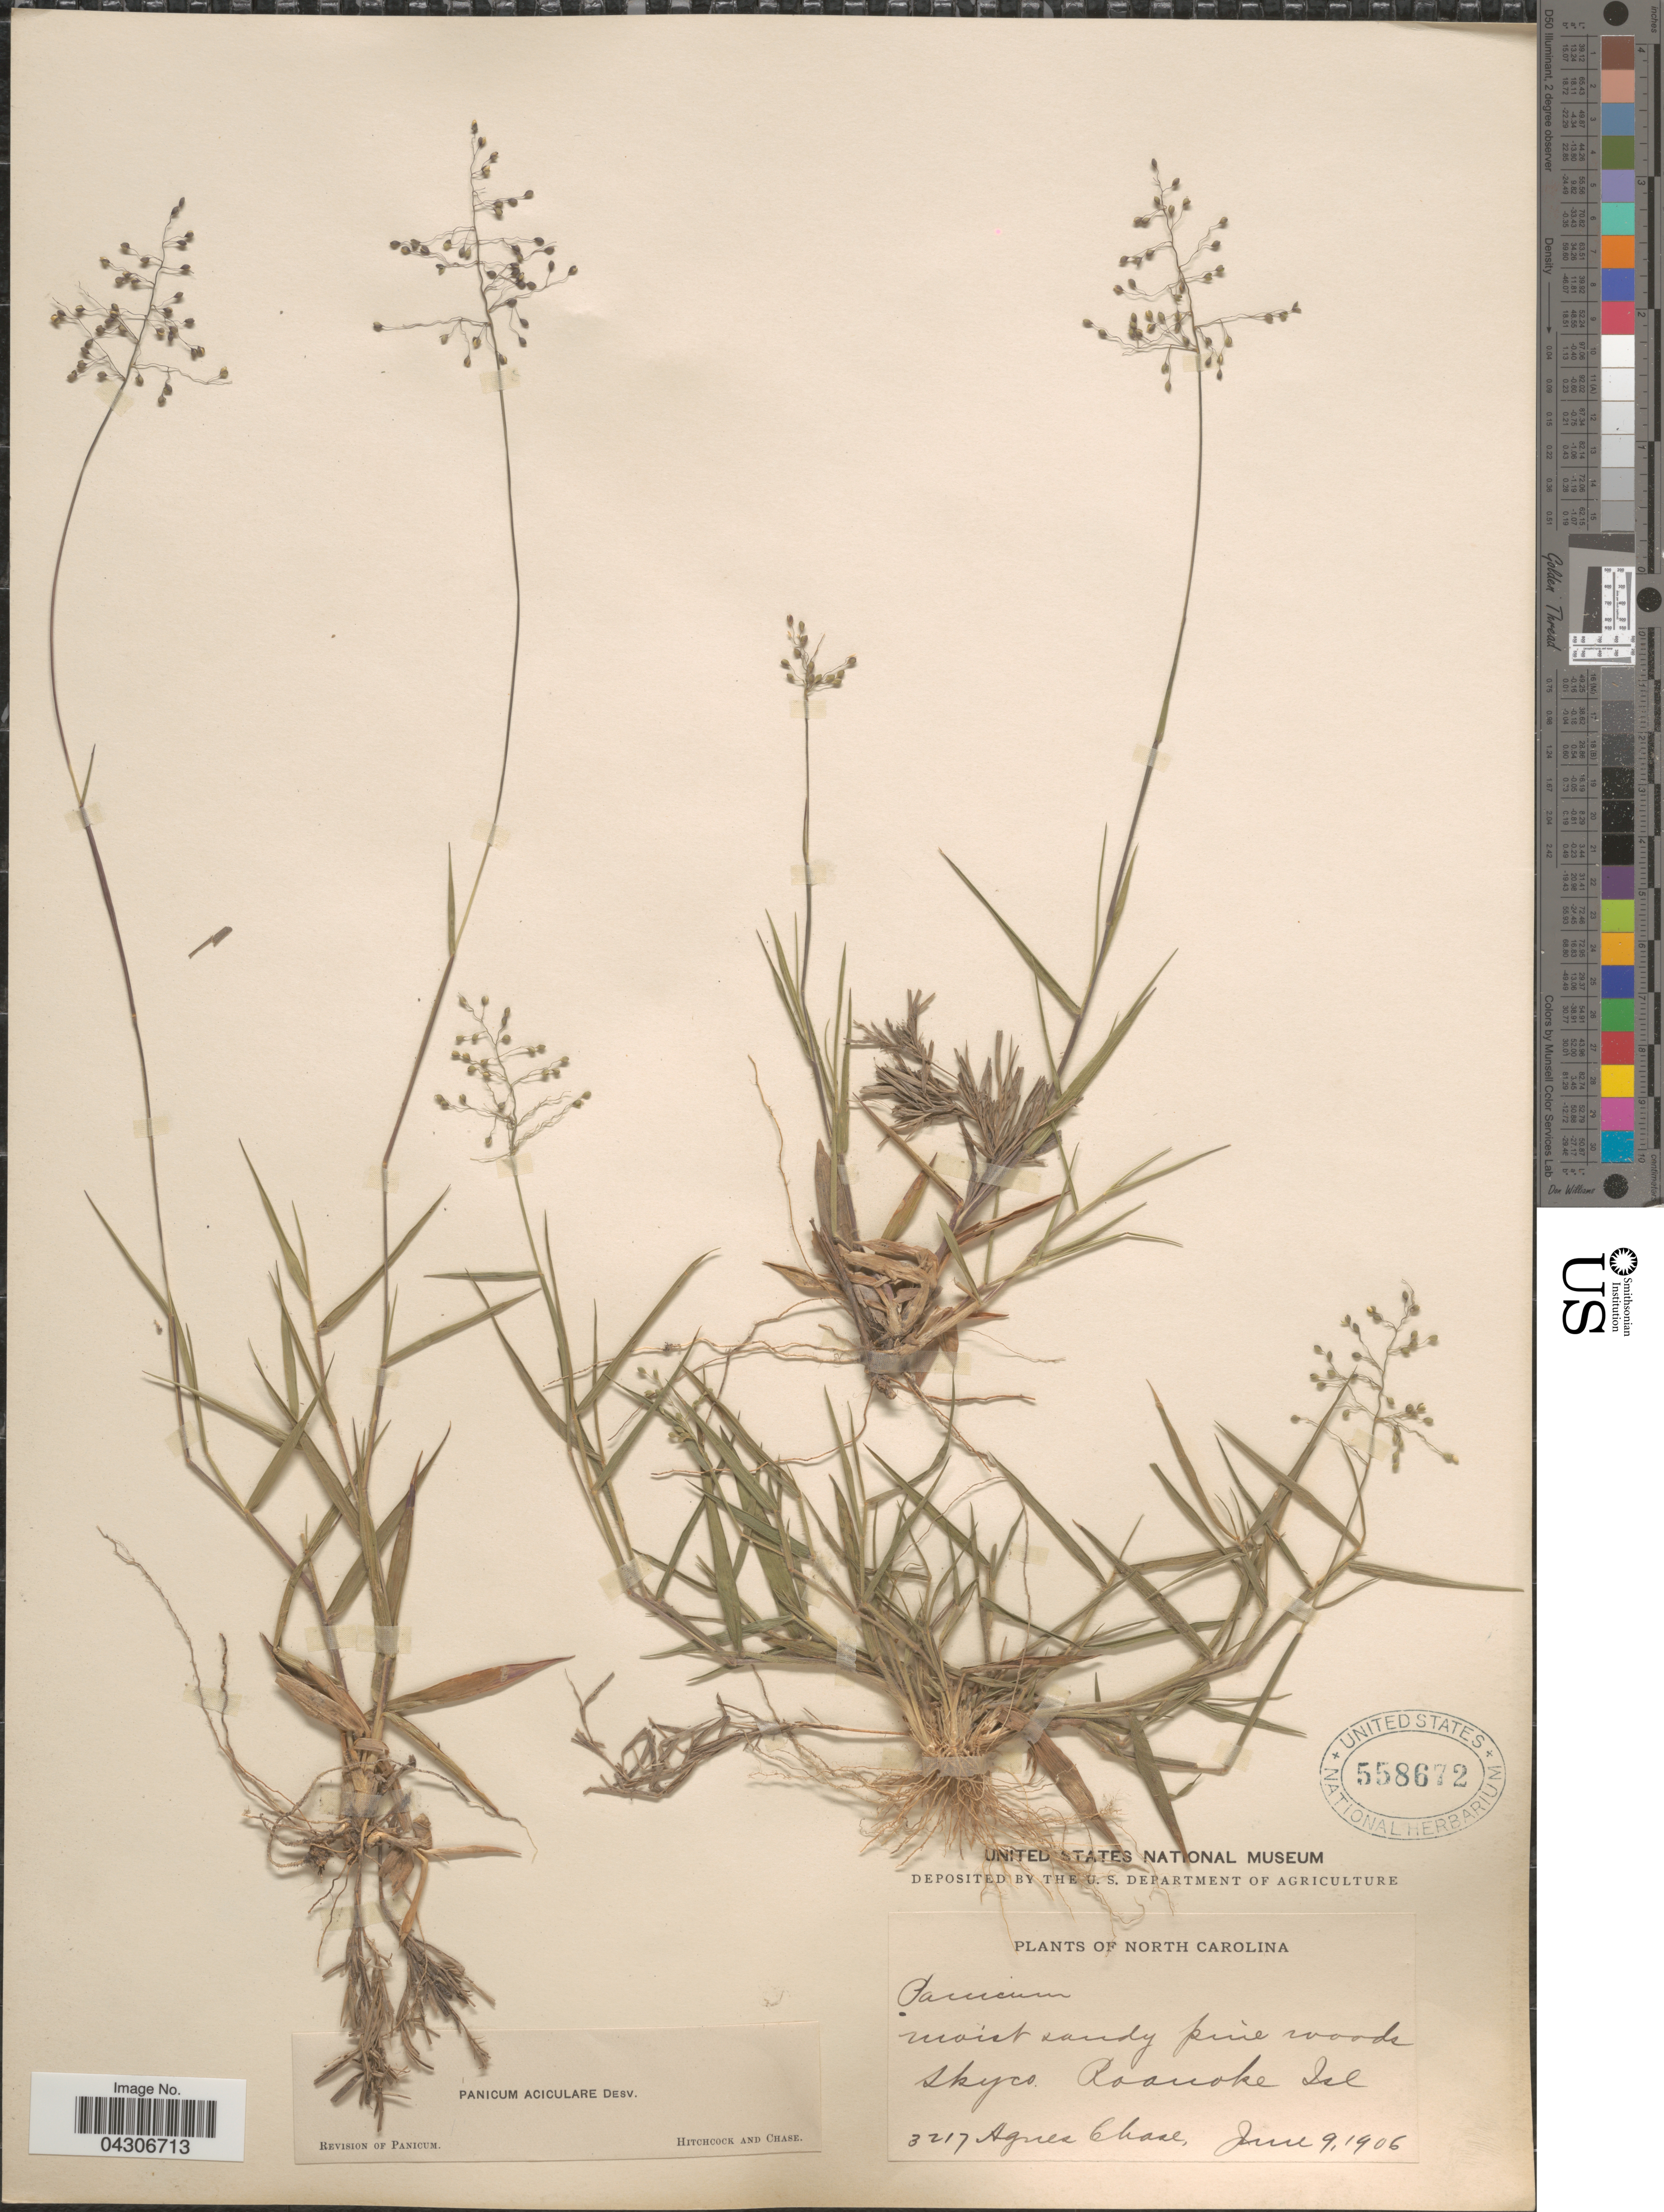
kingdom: Plantae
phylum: Tracheophyta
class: Liliopsida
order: Poales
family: Poaceae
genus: Dichanthelium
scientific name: Dichanthelium aciculare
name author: (Desv. ex Poir.) Gould & C.A. Clark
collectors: A. Chase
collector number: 3217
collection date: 1906-06-09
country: United States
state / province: North Carolina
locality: Moist sandy pine woods. Skyco. Roanoke Isl.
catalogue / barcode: US 558672